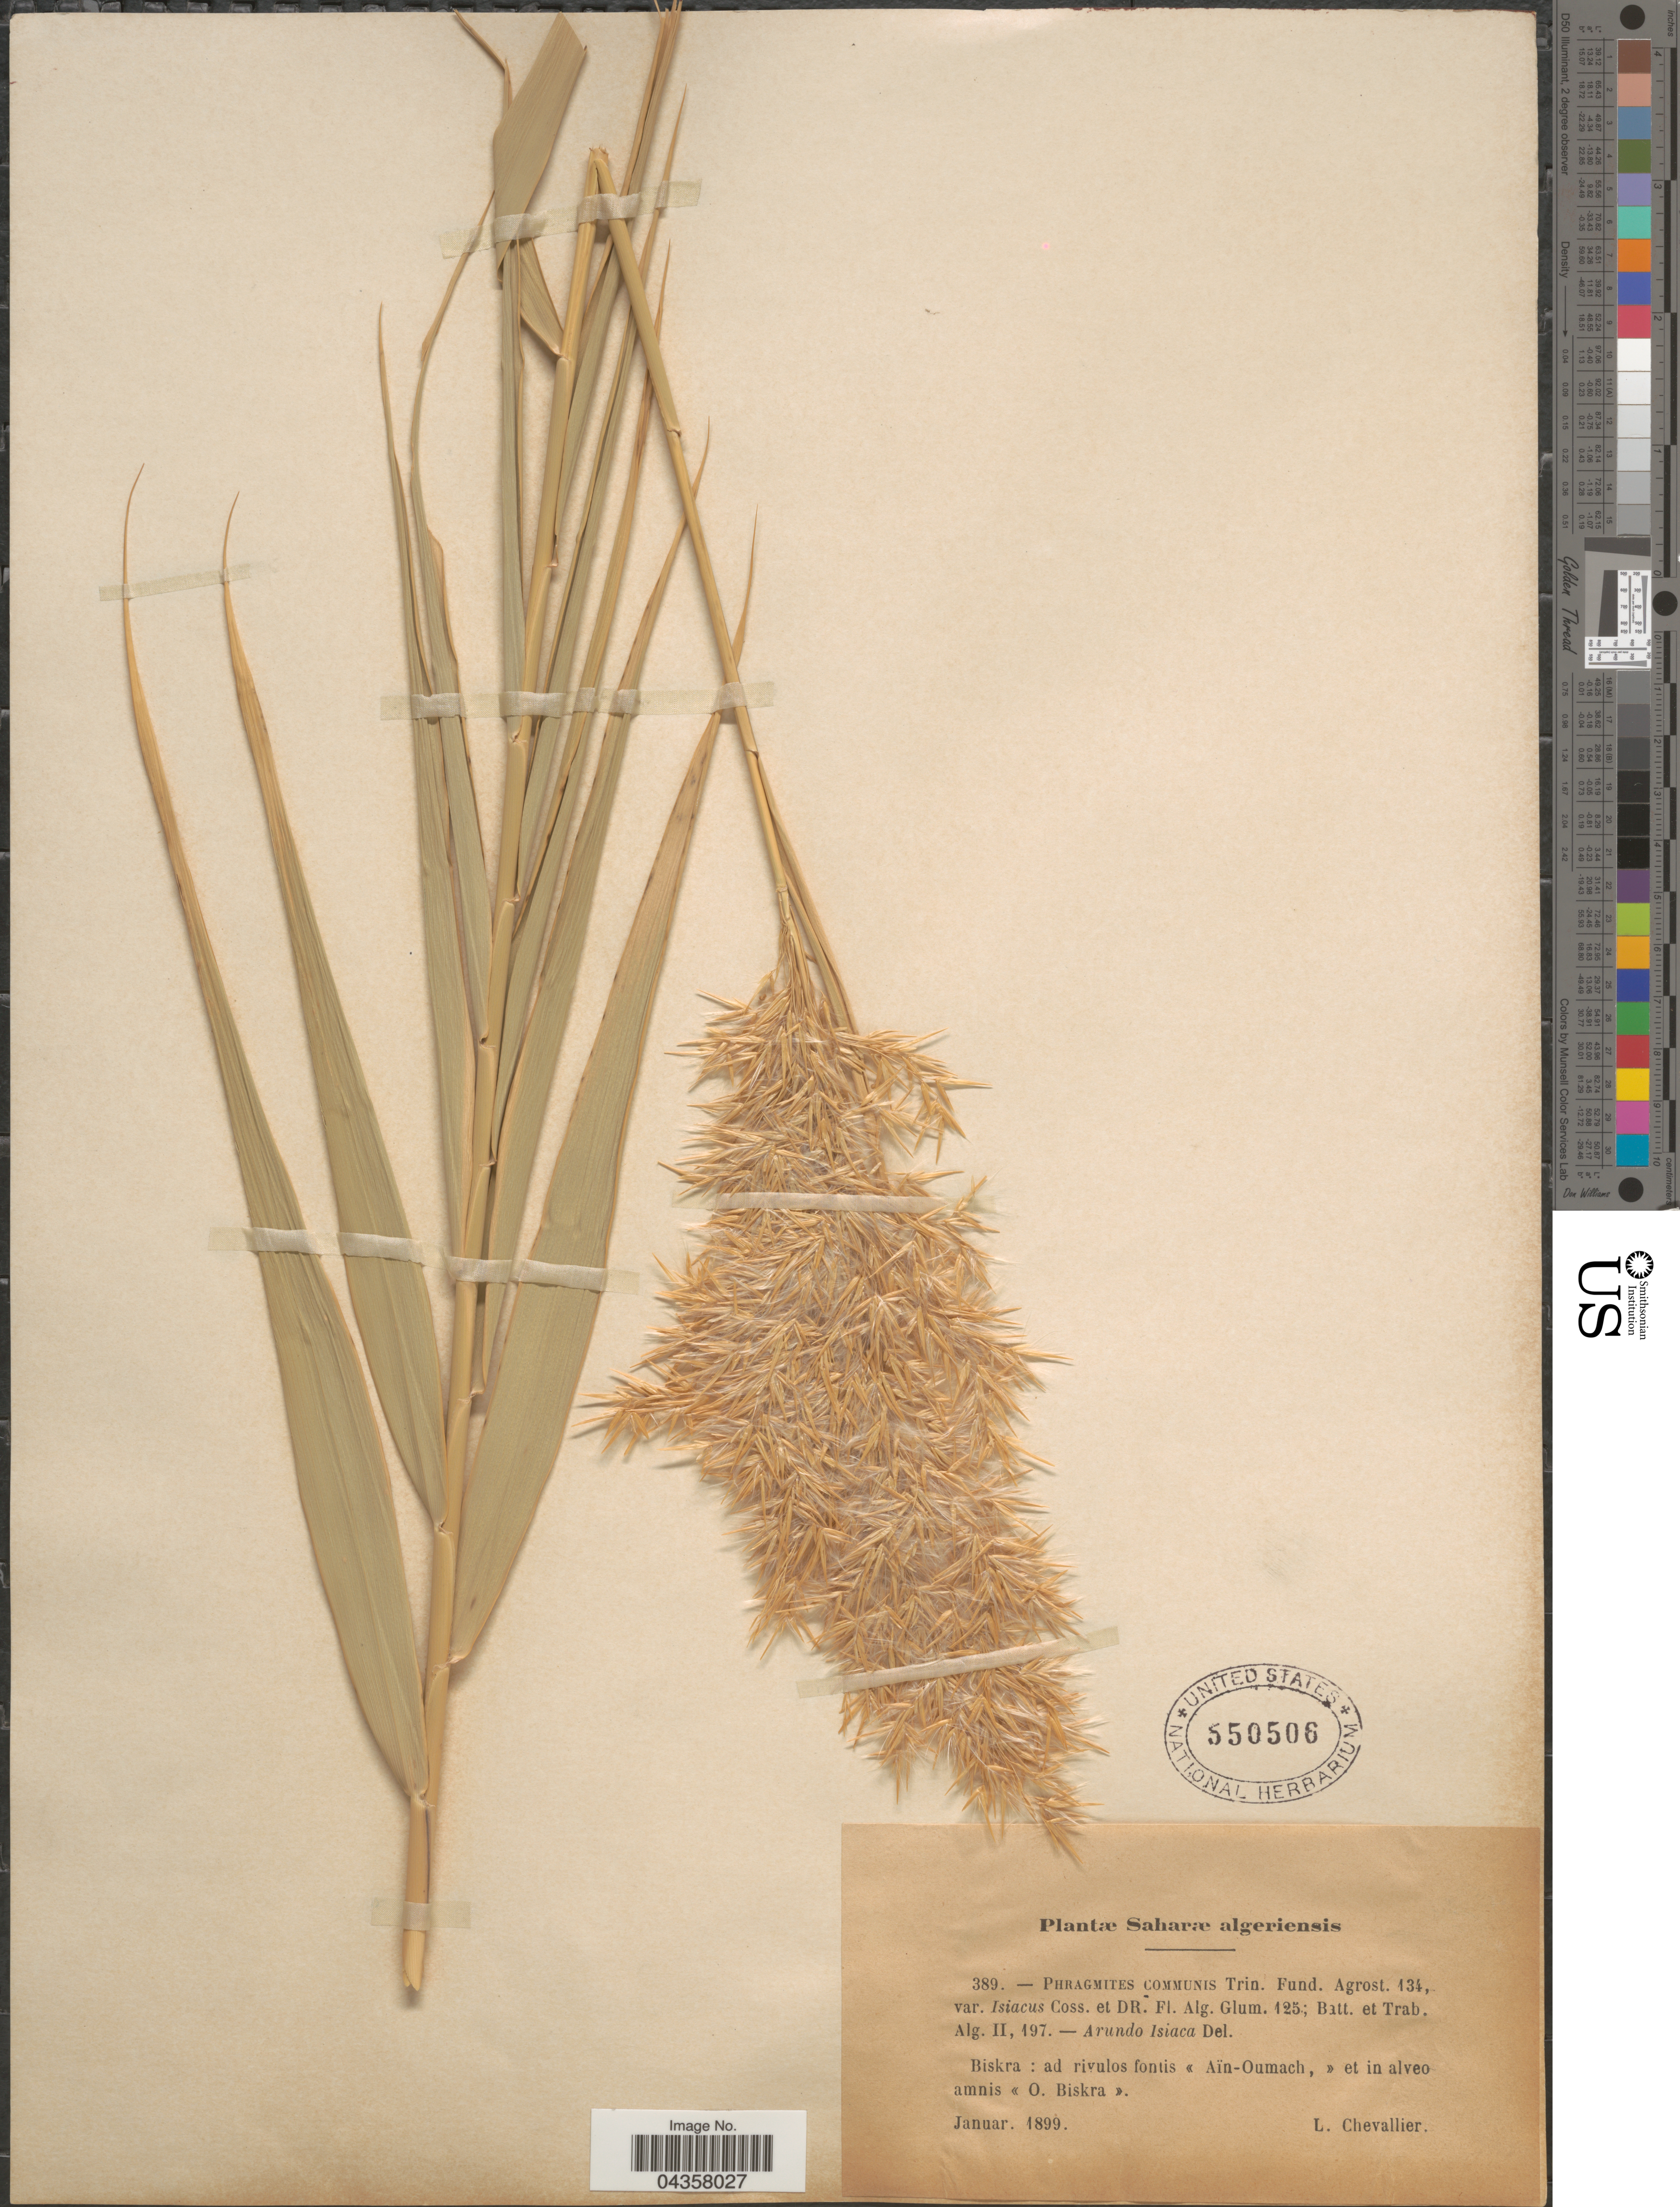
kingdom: Plantae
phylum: Tracheophyta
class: Liliopsida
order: Poales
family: Poaceae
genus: Phragmites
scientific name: Phragmites sp.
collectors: L. Chevallier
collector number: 389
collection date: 1899-01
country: Algeria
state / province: Biskra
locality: Saharæ algeriensis. Ad rivulos fontis « Aïn-Oumach, » et in alveo amnis « O. Biskra ».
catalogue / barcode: US 650506